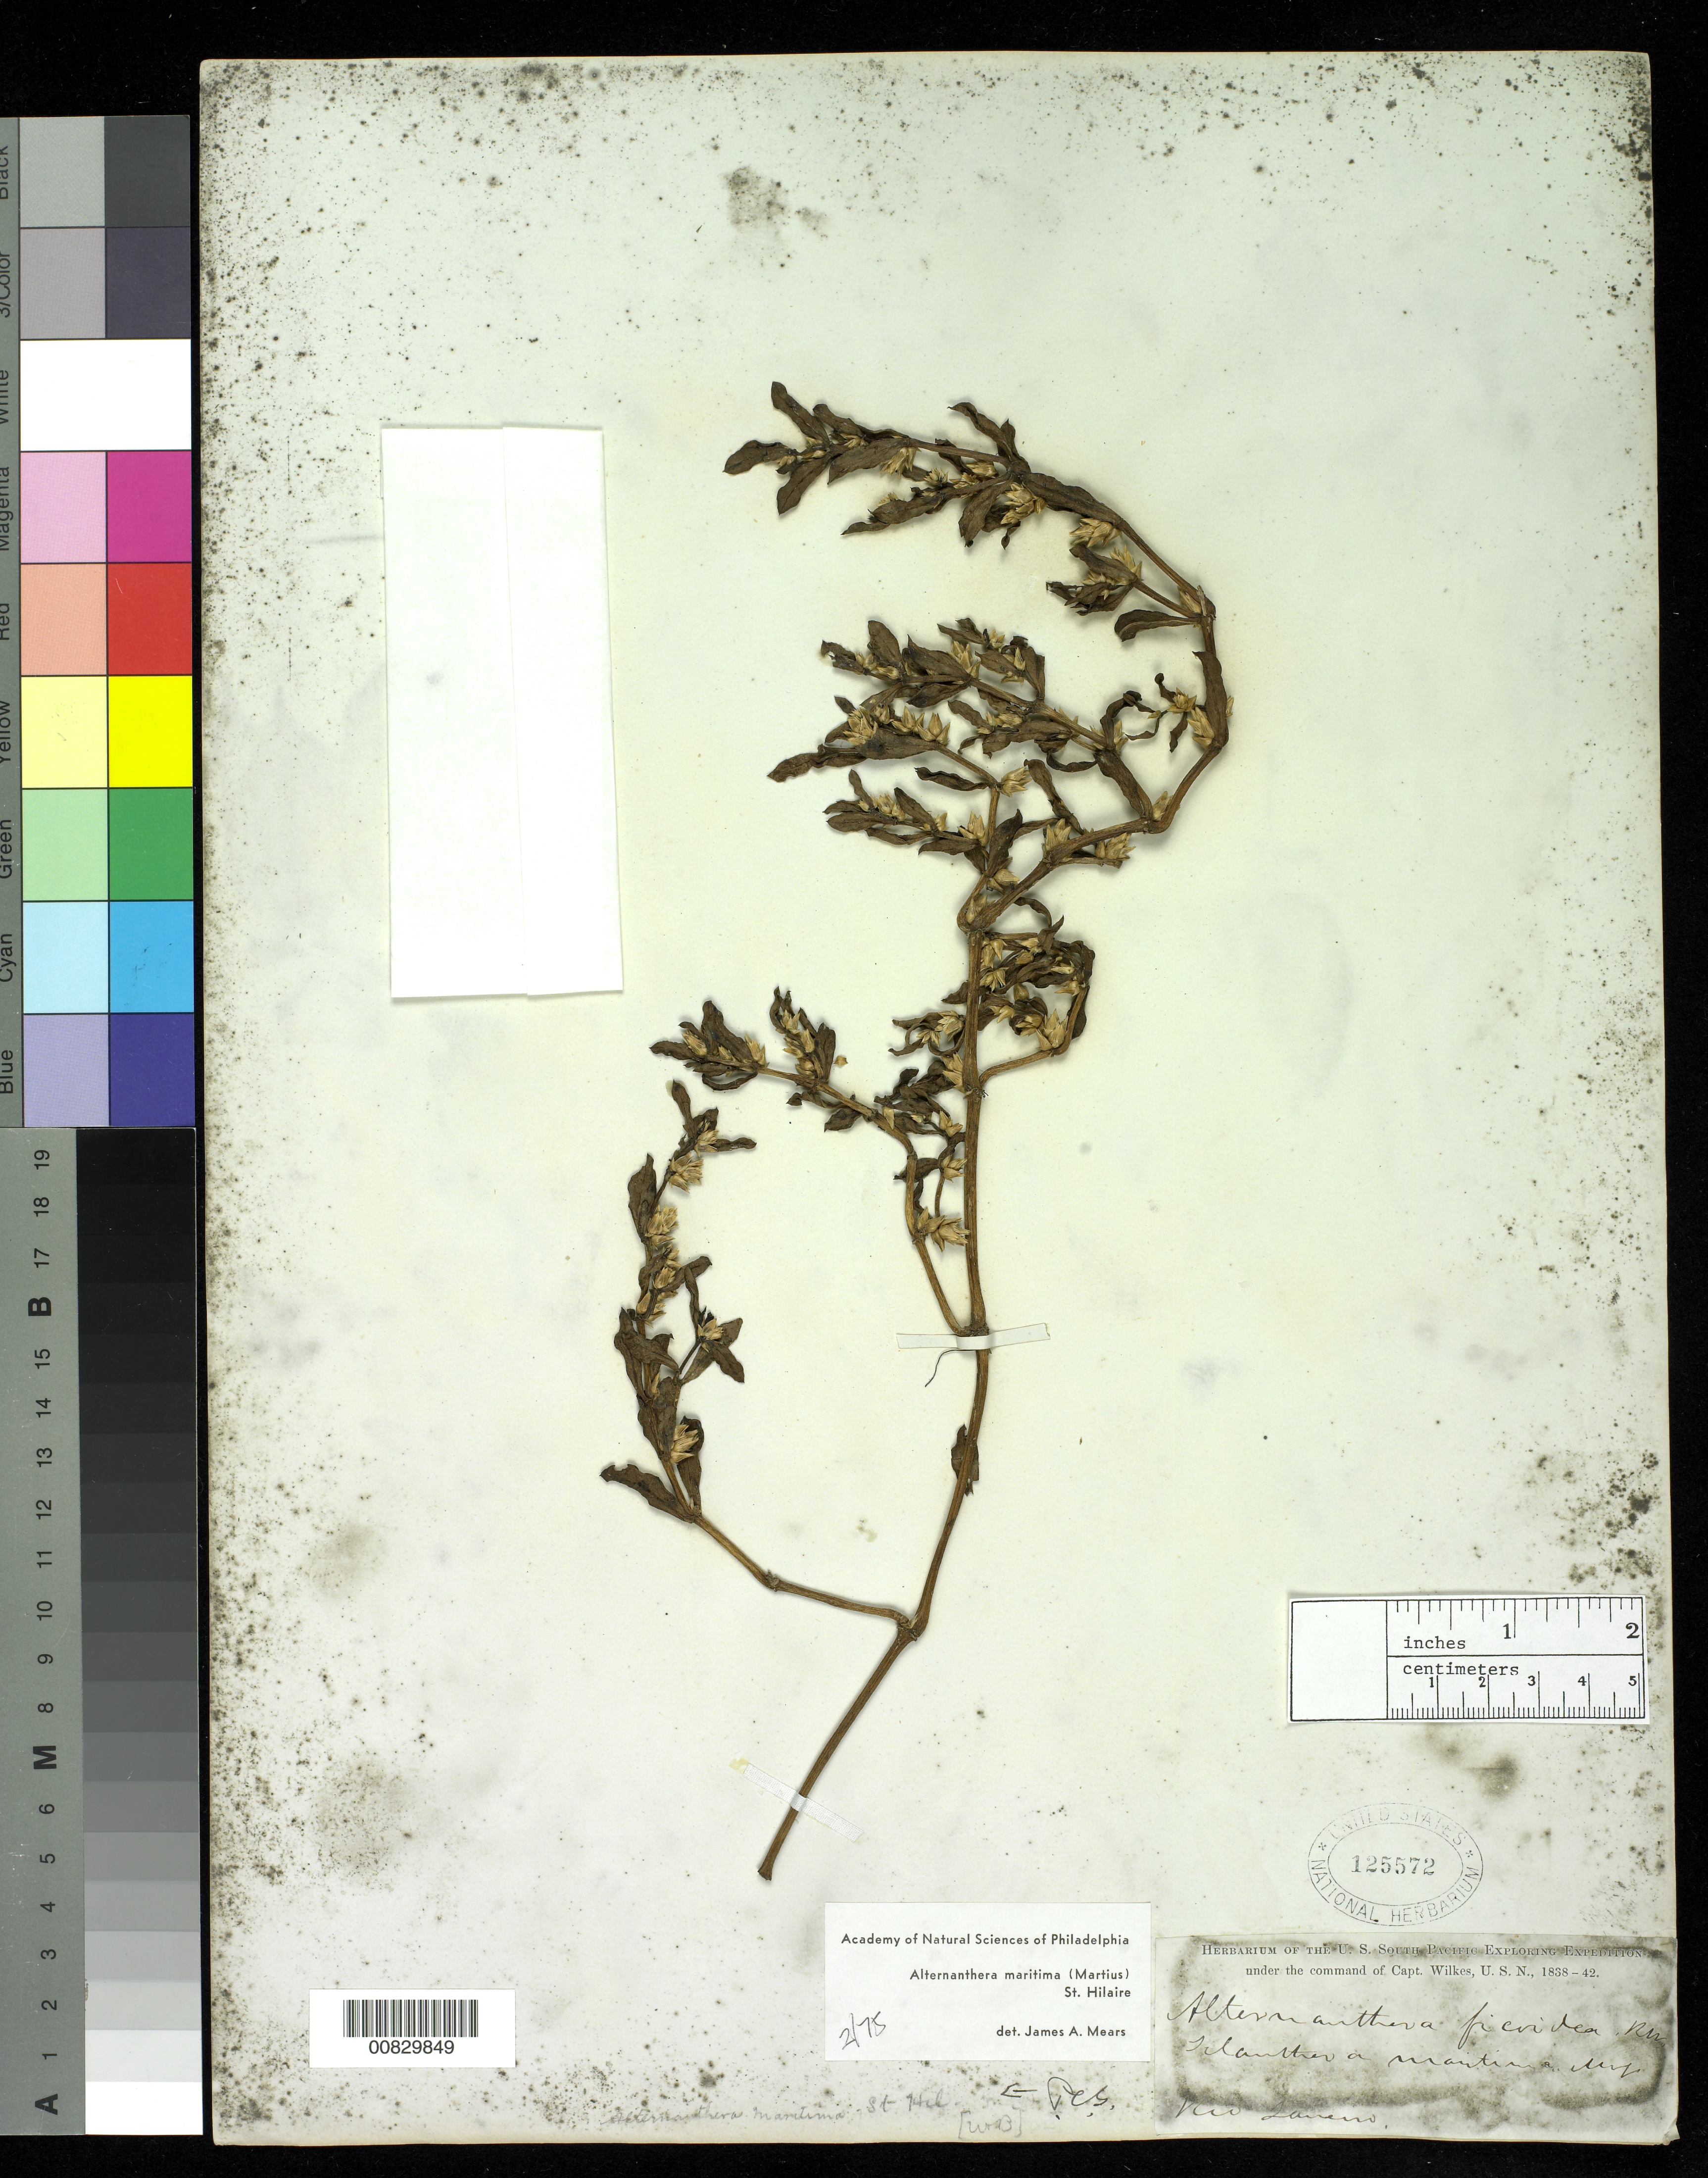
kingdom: Plantae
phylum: Tracheophyta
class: Magnoliopsida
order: Caryophyllales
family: Amaranthaceae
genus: Alternanthera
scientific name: Alternanthera maritima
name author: (Mart.) A. St.-Hil.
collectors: Wilkes Explor. Exped.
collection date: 1838/1842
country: Brazil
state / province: Rio de Janeiro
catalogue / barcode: US 125572